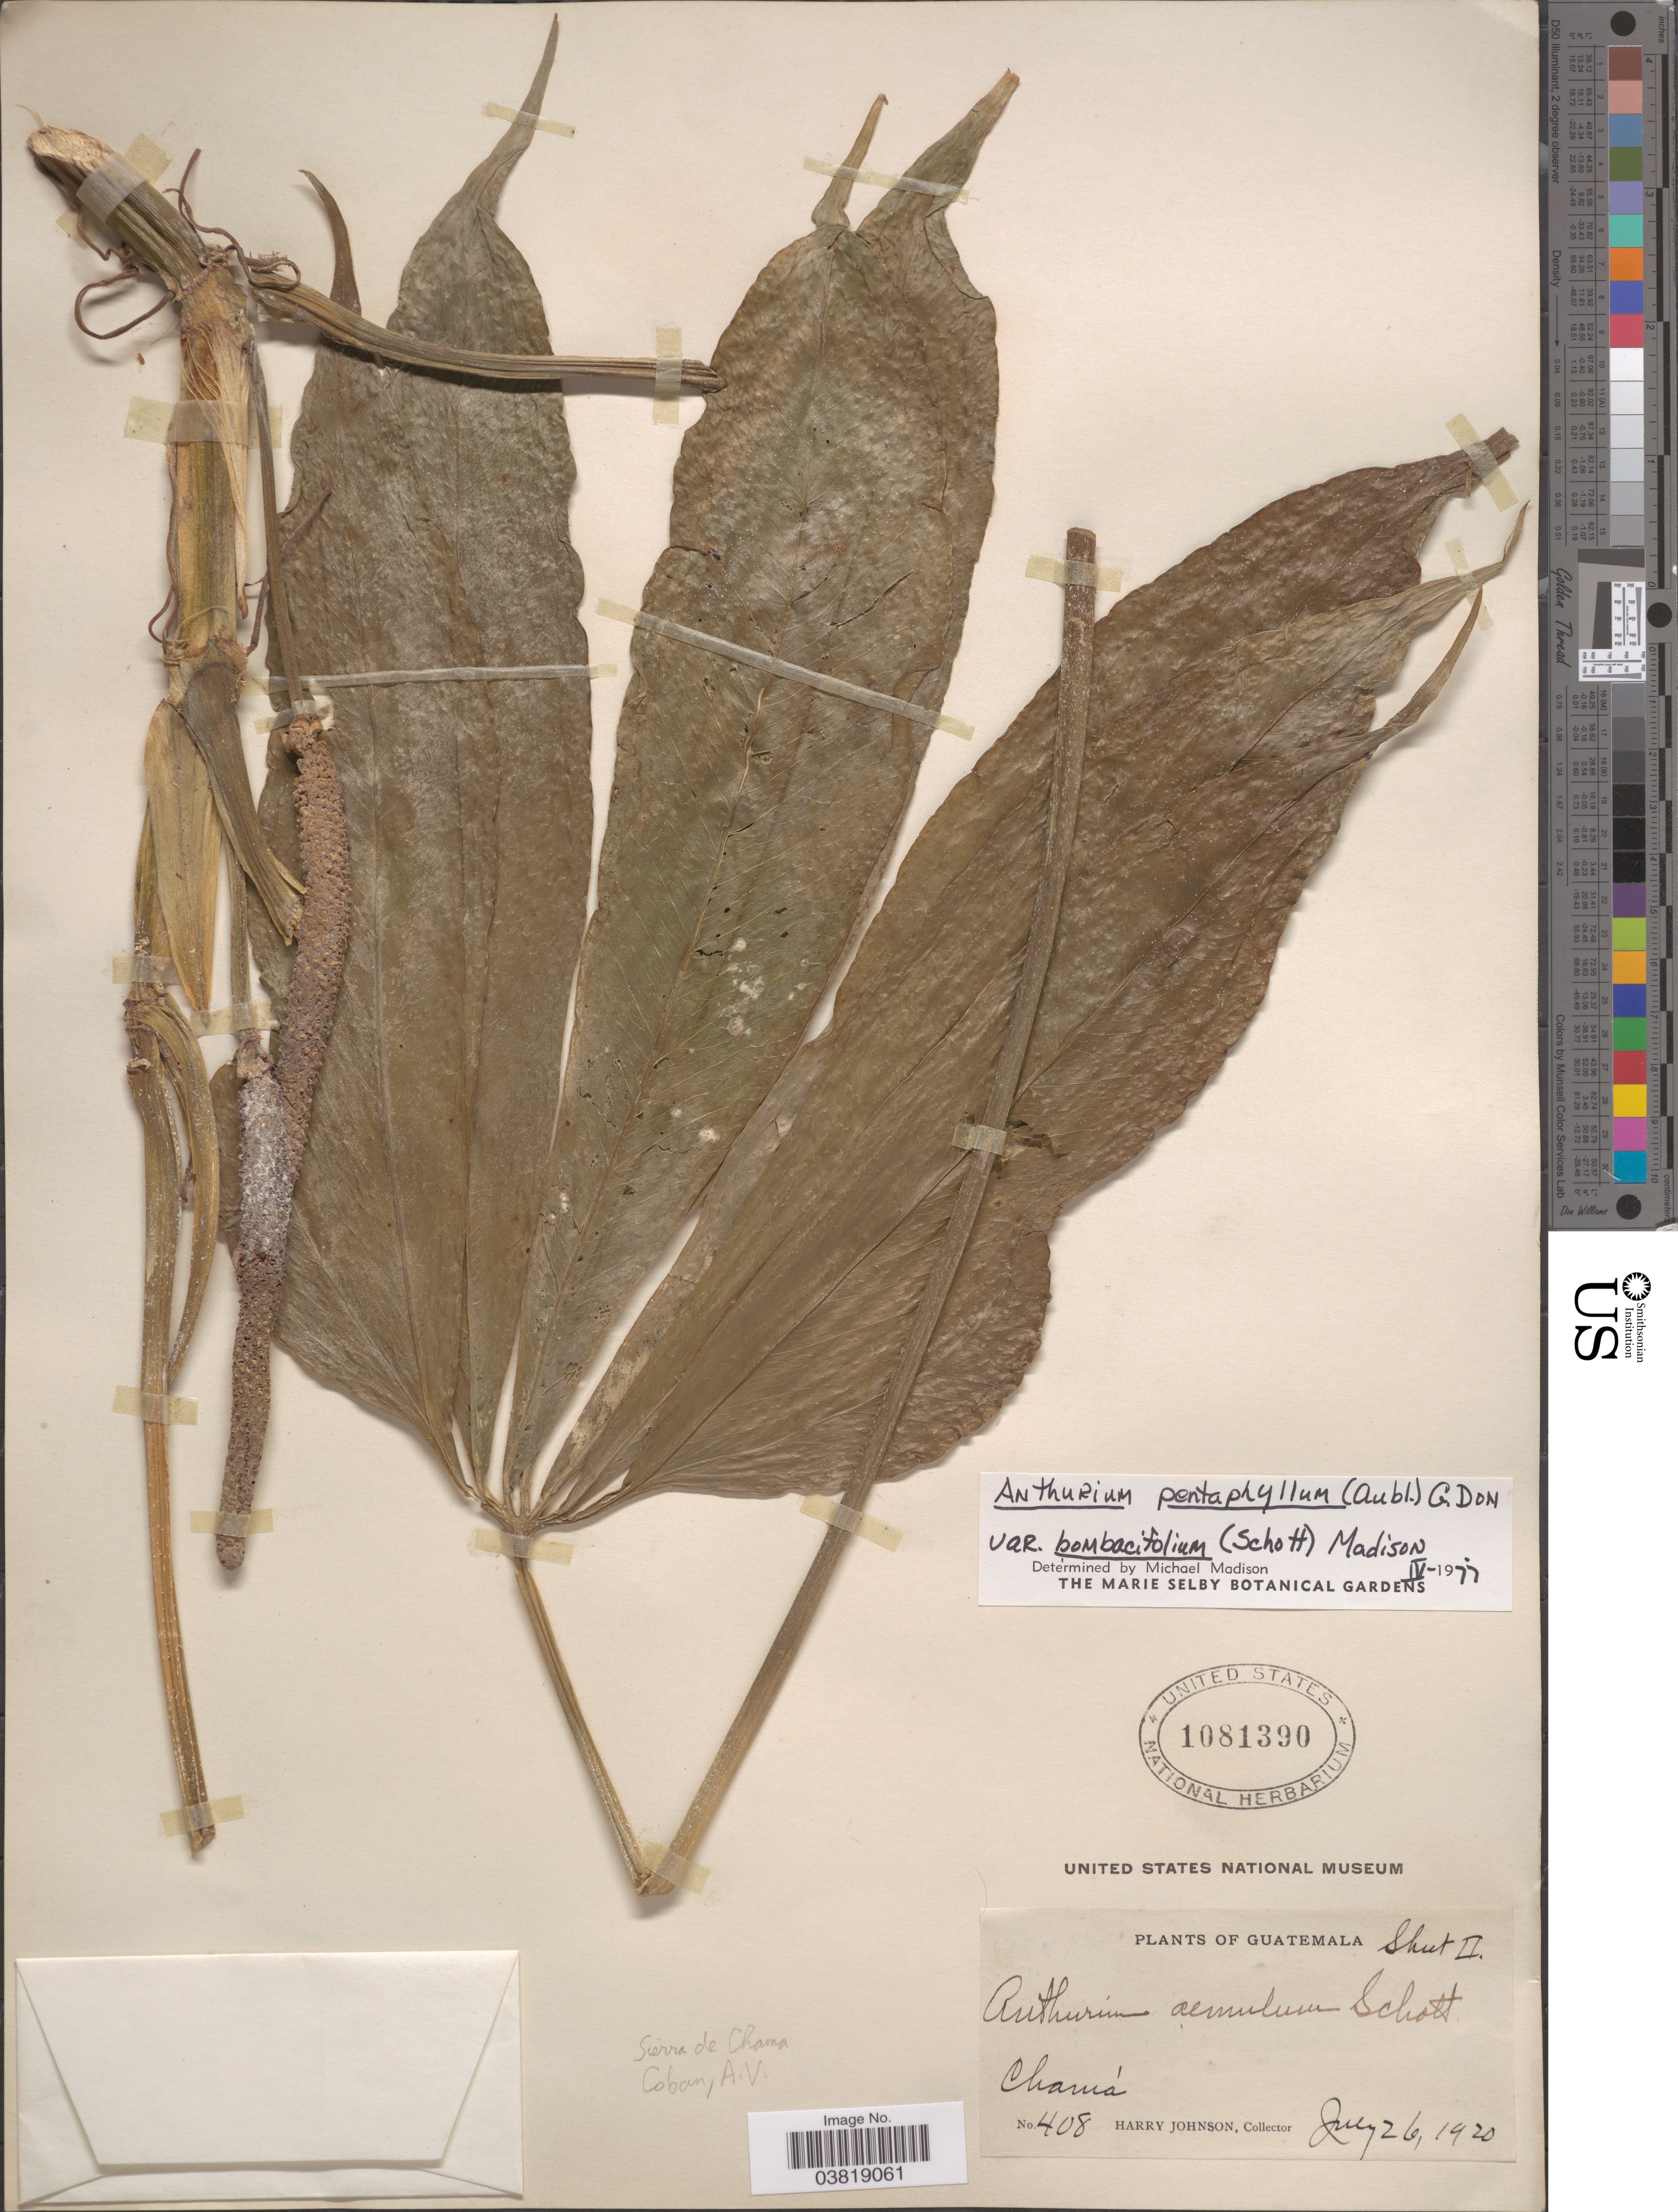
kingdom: Plantae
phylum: Tracheophyta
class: Liliopsida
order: Alismatales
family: Araceae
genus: Anthurium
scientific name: Anthurium pentaphyllum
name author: (Aubl.) G. Don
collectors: H. Johnson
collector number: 408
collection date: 1920-07-26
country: Guatemala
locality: Chamá.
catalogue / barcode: US 1081390